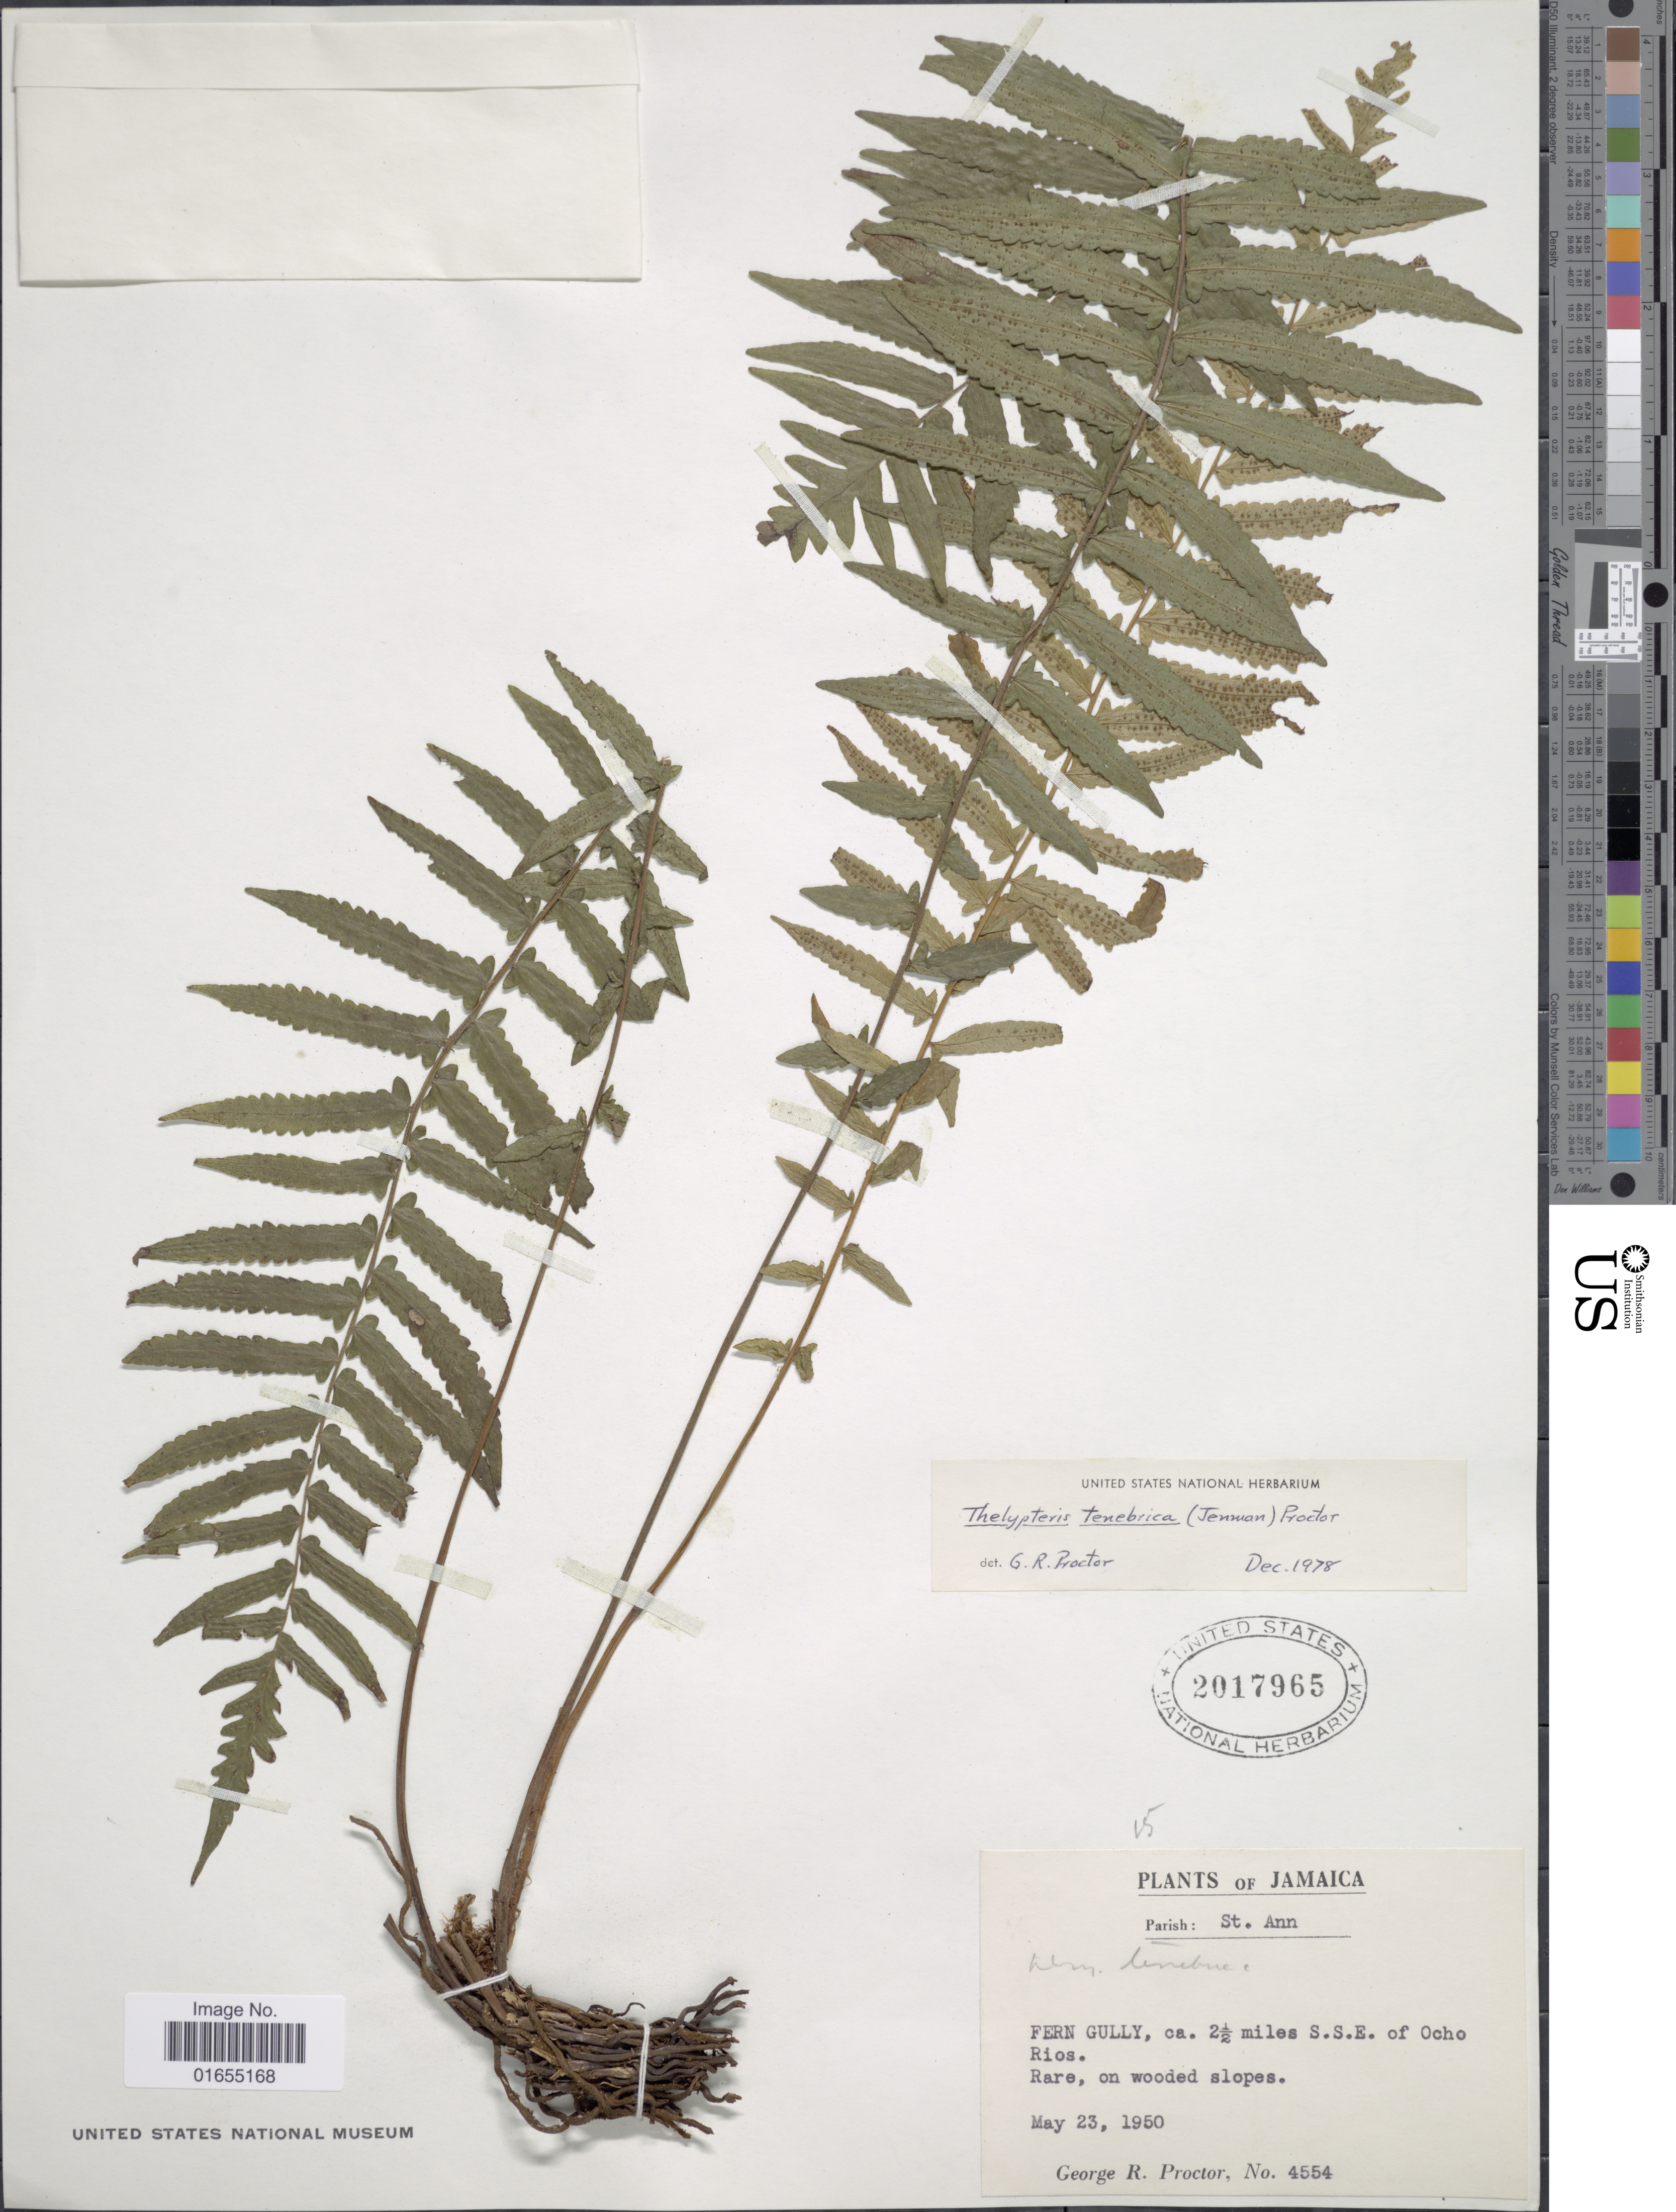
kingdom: Plantae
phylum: Tracheophyta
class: Polypodiopsida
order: Polypodiales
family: Thelypteridaceae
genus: Goniopteris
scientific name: Goniopteris tenebrica (Jenman) comb. nov., ined 2015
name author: (Jenman)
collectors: G. Proctor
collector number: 4554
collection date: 1950-05-23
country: Jamaica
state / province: Saint Ann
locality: Fern Gully, ca. 2½ miles S.S.E. of Ocho Rios. Rare, on wooded slopes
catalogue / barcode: US 2017965